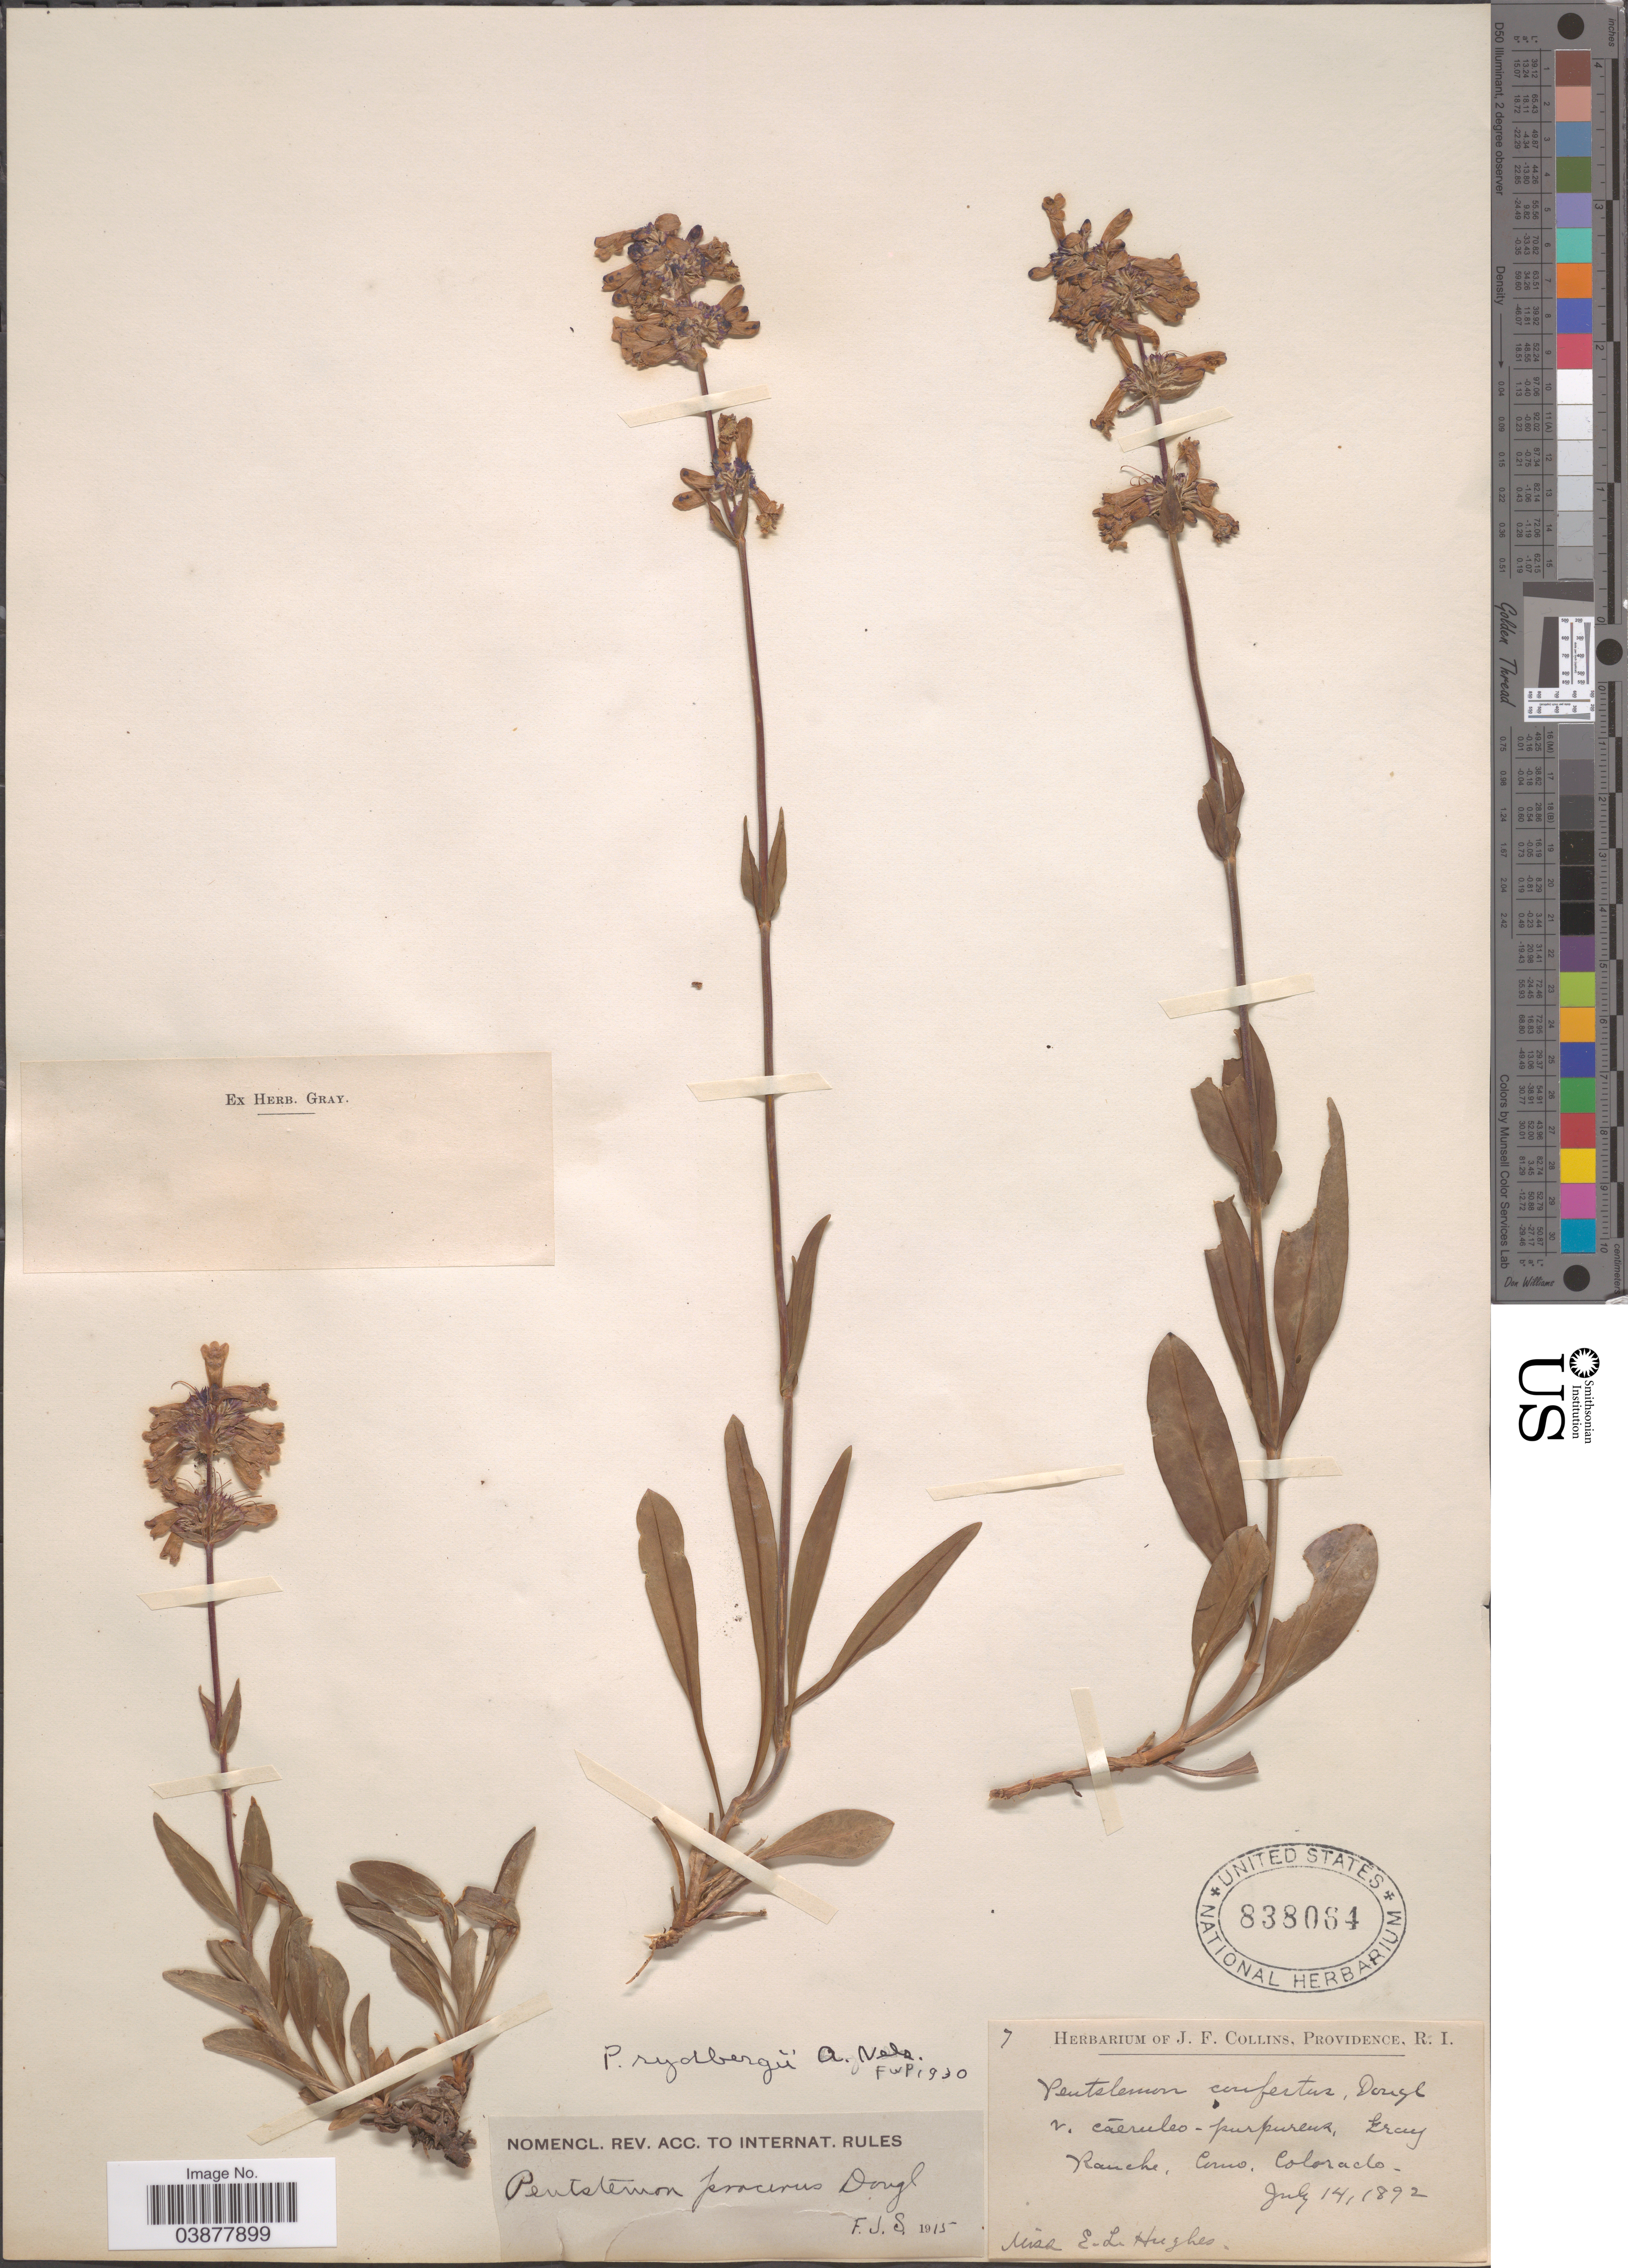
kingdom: Plantae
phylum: Tracheophyta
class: Magnoliopsida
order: Lamiales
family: Plantaginaceae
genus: Penstemon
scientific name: Penstemon rydbergii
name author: A. Nelson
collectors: E. Hughes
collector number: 7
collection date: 1892-07-14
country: United States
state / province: Colorado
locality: Ranche, Como.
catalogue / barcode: US 838064